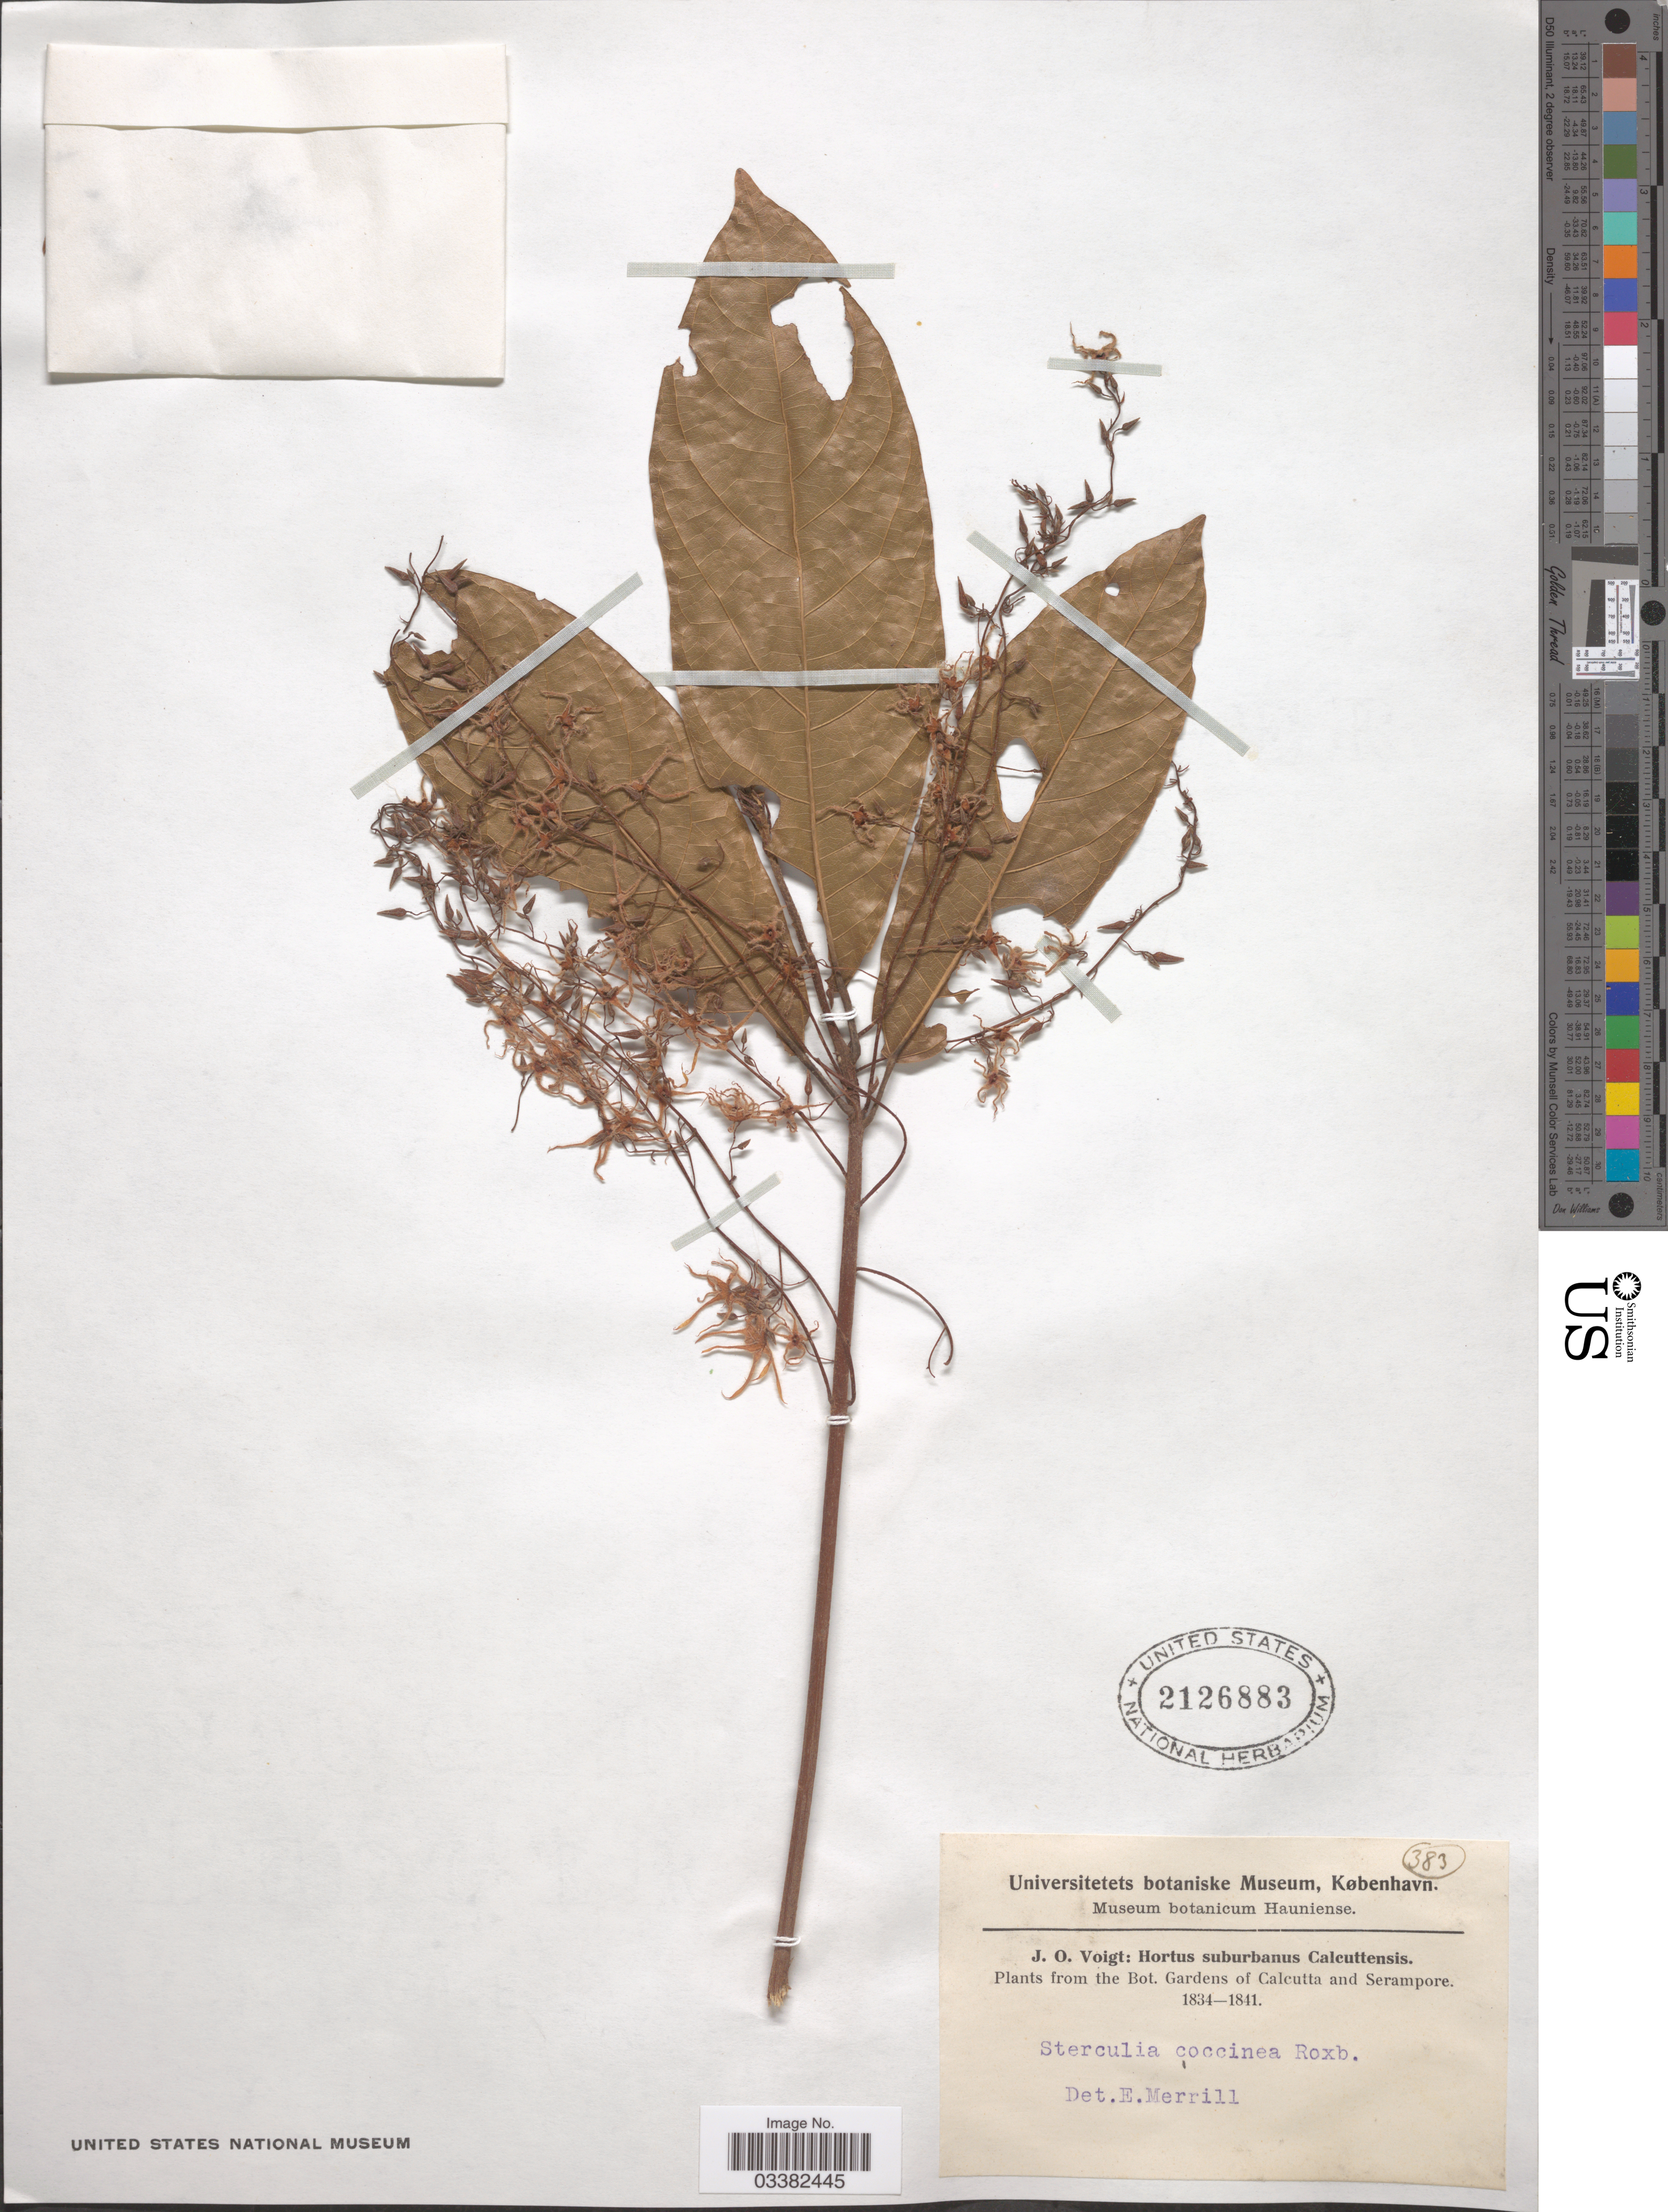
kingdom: Plantae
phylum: Tracheophyta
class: Magnoliopsida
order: Malvales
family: Malvaceae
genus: Sterculia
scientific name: Sterculia coccinea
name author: Roxb.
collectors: J. O. Voigt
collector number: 383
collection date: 1834/1841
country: India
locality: The Bot. Gardens of Calcutta and Serampore.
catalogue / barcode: US 2126883